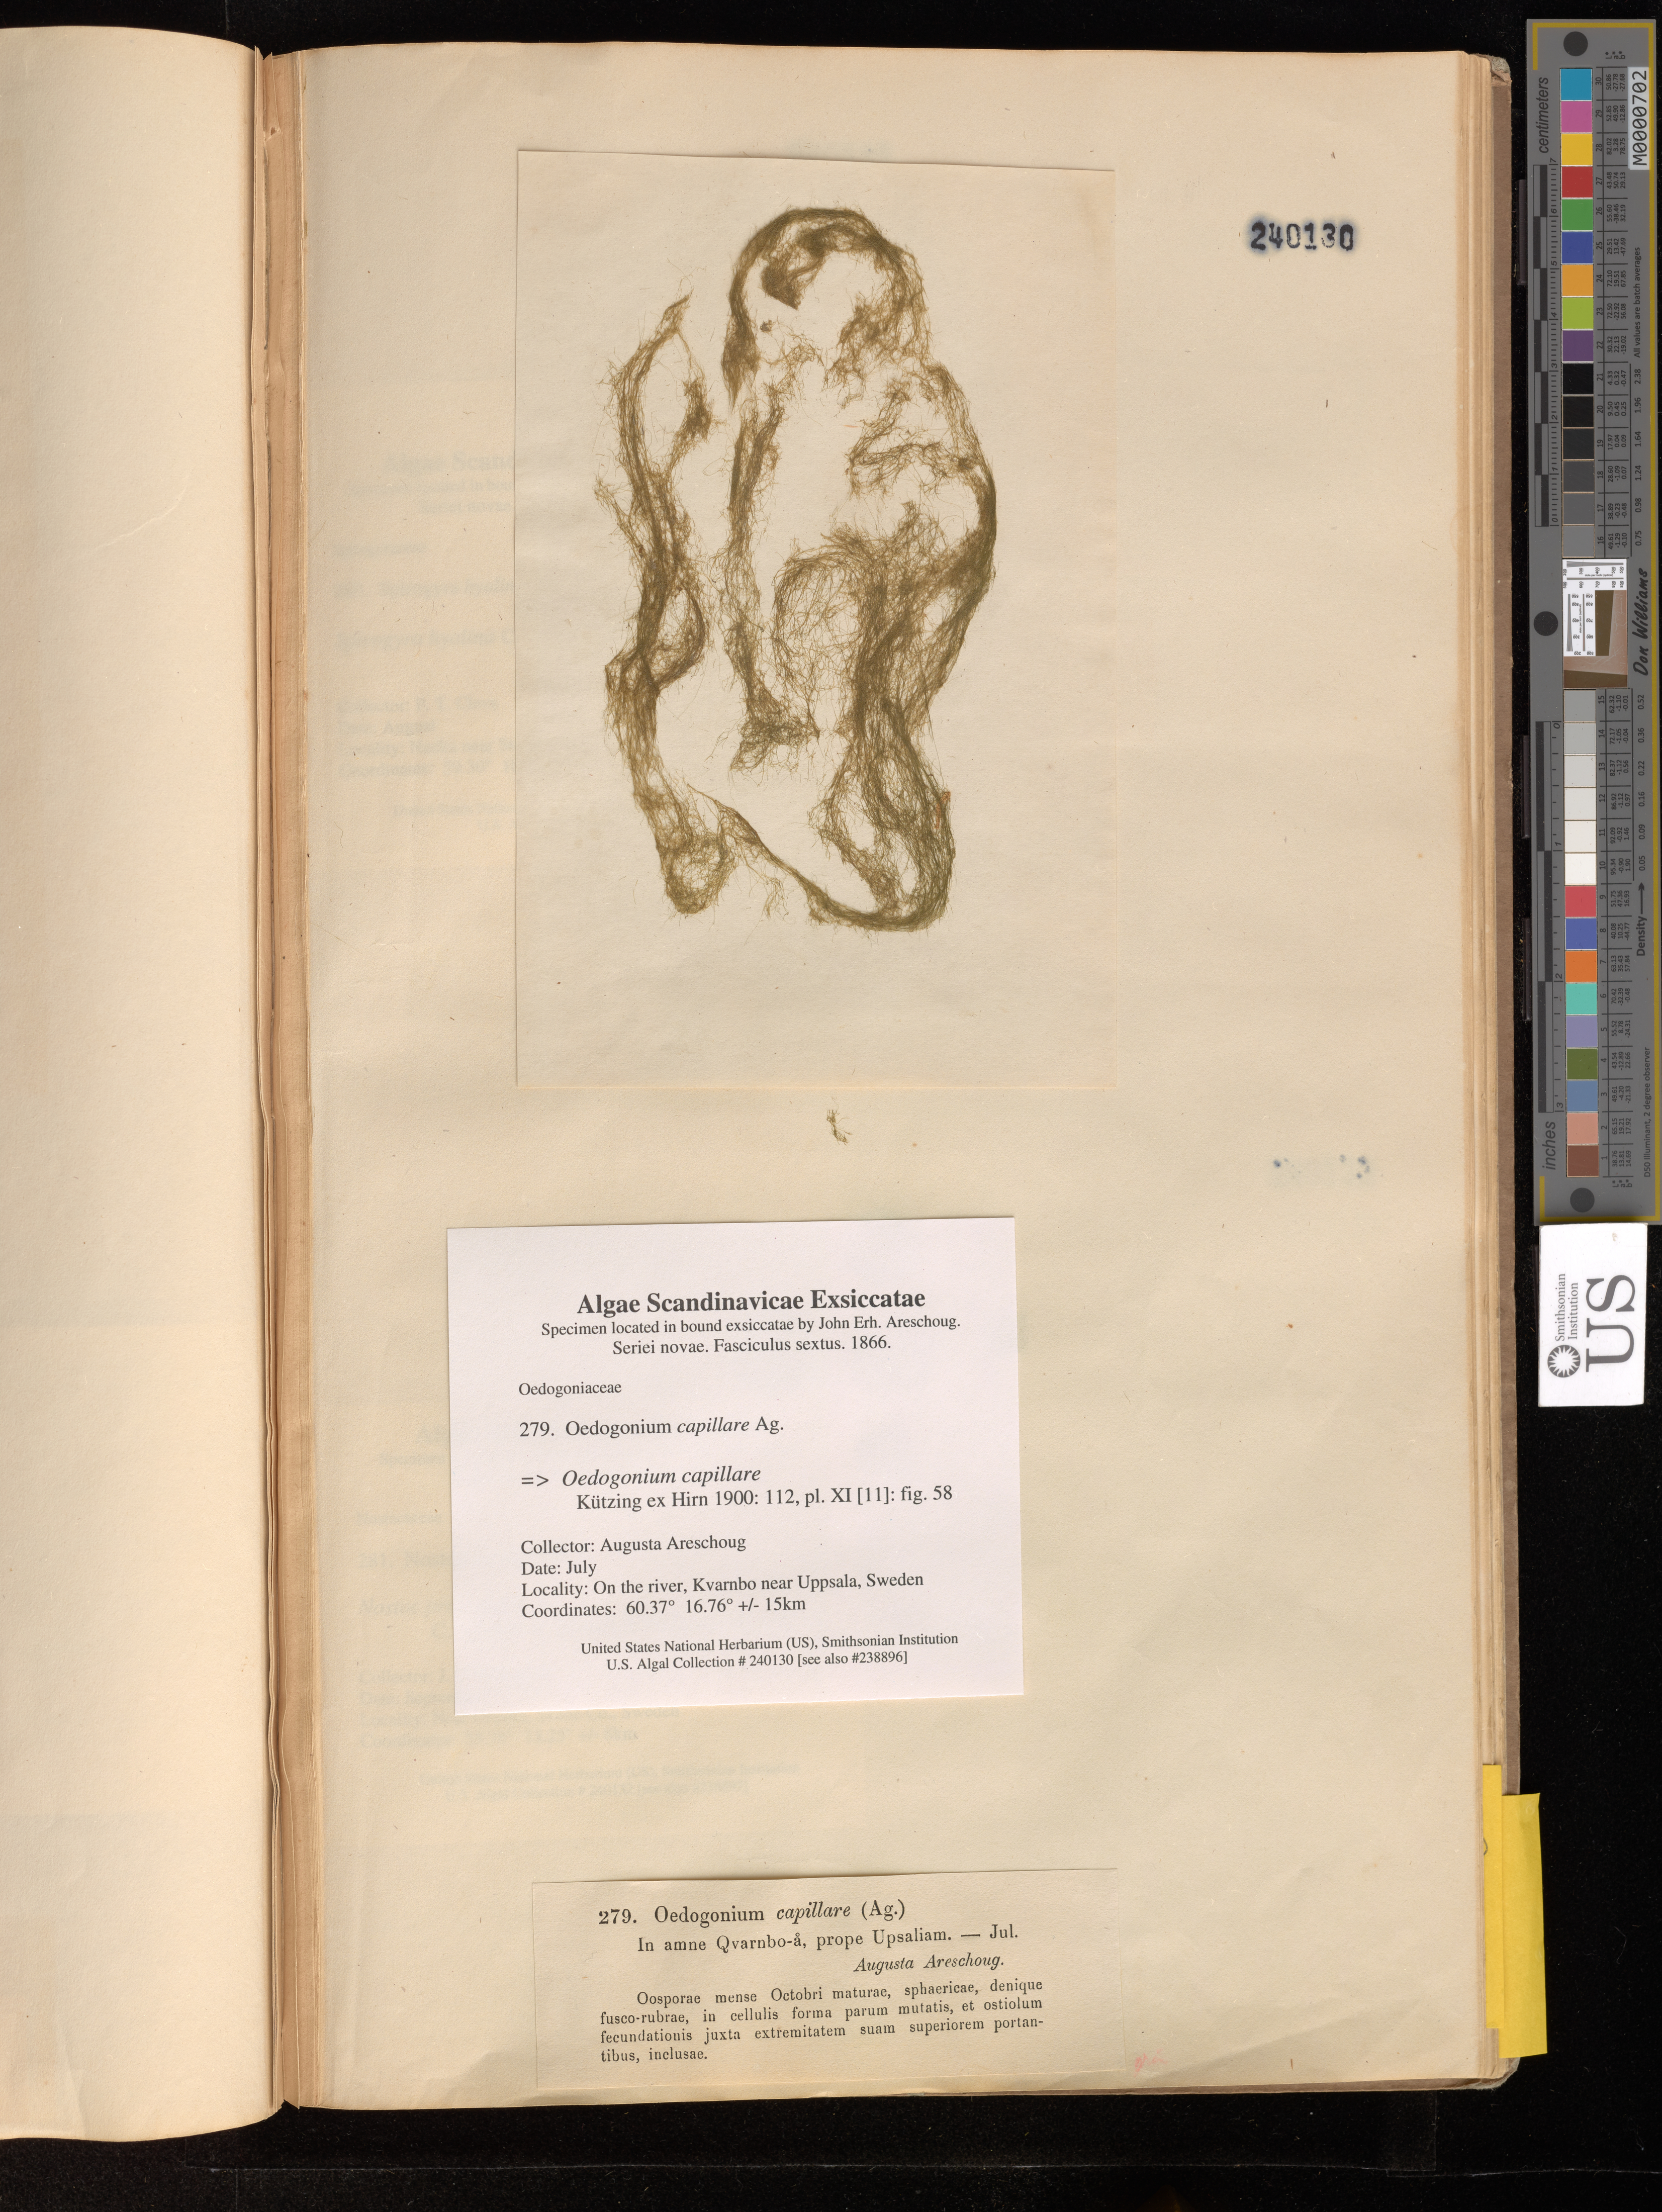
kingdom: Plantae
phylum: Chlorophyta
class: Chlorophyceae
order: Oedogoniales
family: Oedogoniaceae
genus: Oedogonium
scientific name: Oedogonium capillare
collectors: A. Areschoug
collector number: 280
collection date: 1866-07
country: Sweden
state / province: Uppsala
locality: Kvarnbo near Uppsala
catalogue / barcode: US 240130